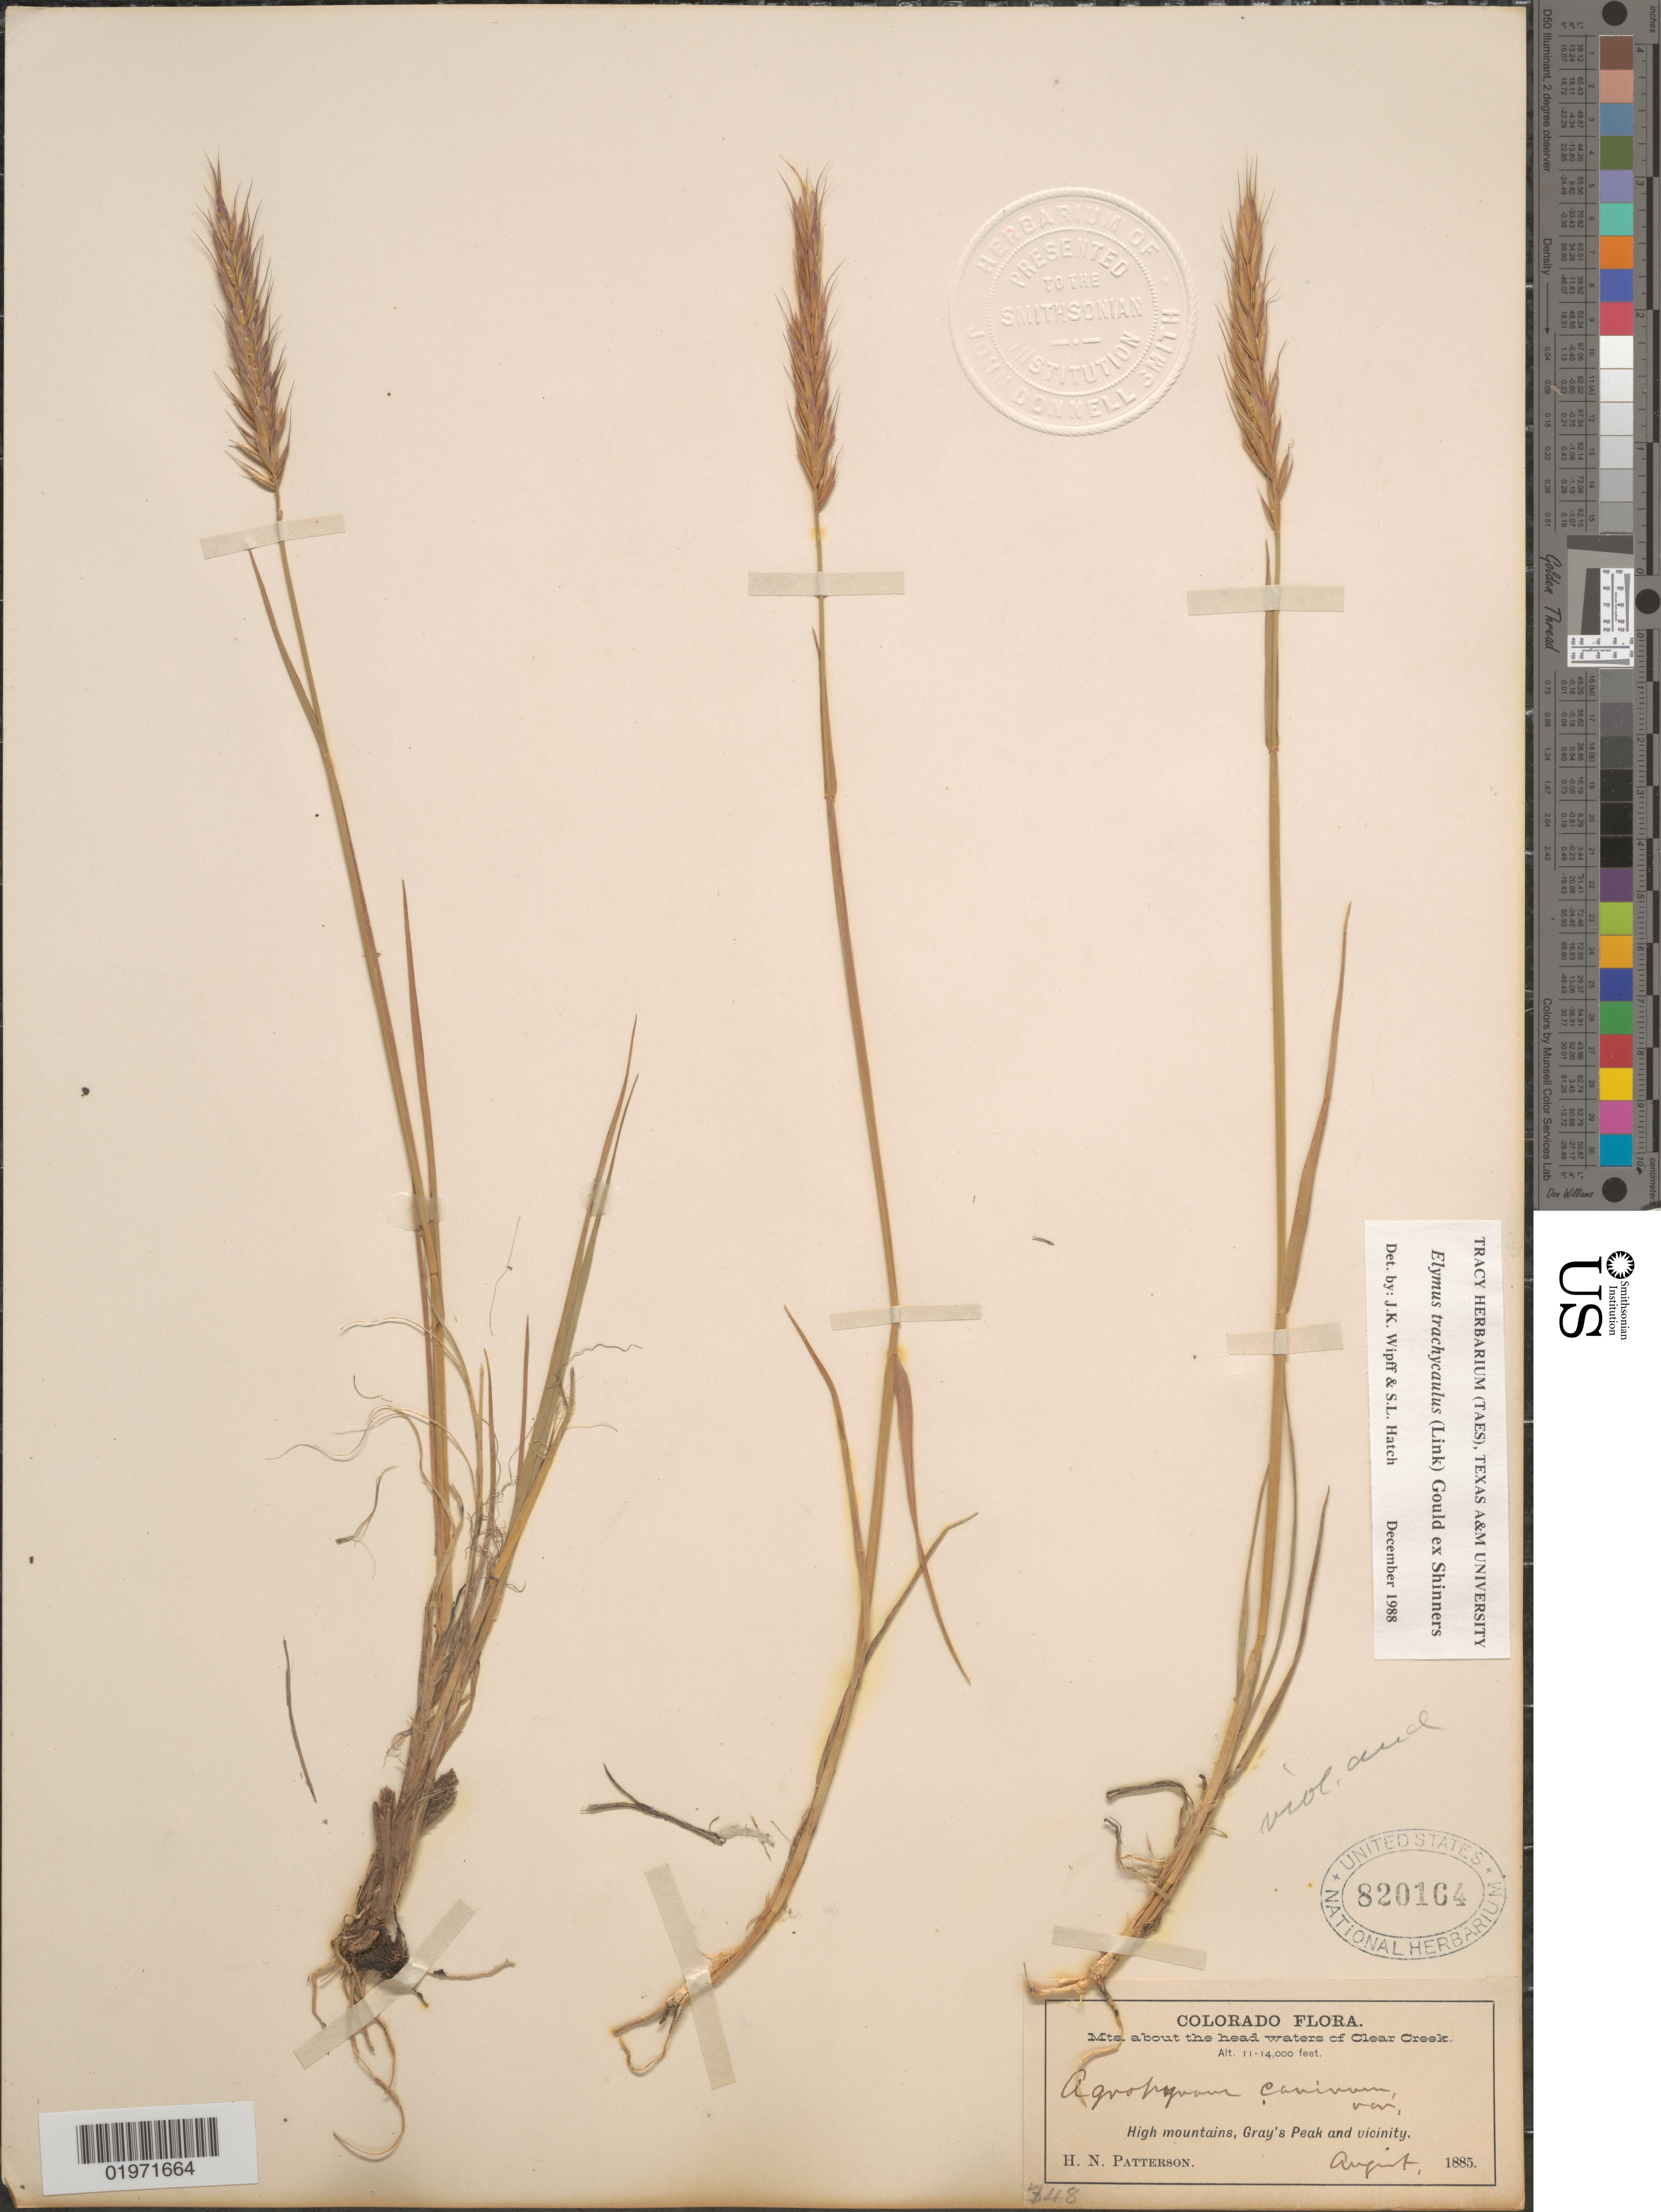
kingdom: Plantae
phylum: Tracheophyta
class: Liliopsida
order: Poales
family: Poaceae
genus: Elymus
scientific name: Elymus trachycaulus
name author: (Link) Gould ex Shinners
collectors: H. N. Patterson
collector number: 748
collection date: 1885-08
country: United States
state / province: Colorado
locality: Mts. about the head waters of Clear Creek. High mountains, Gray's Peak and vicinity.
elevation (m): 3353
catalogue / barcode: US 820164